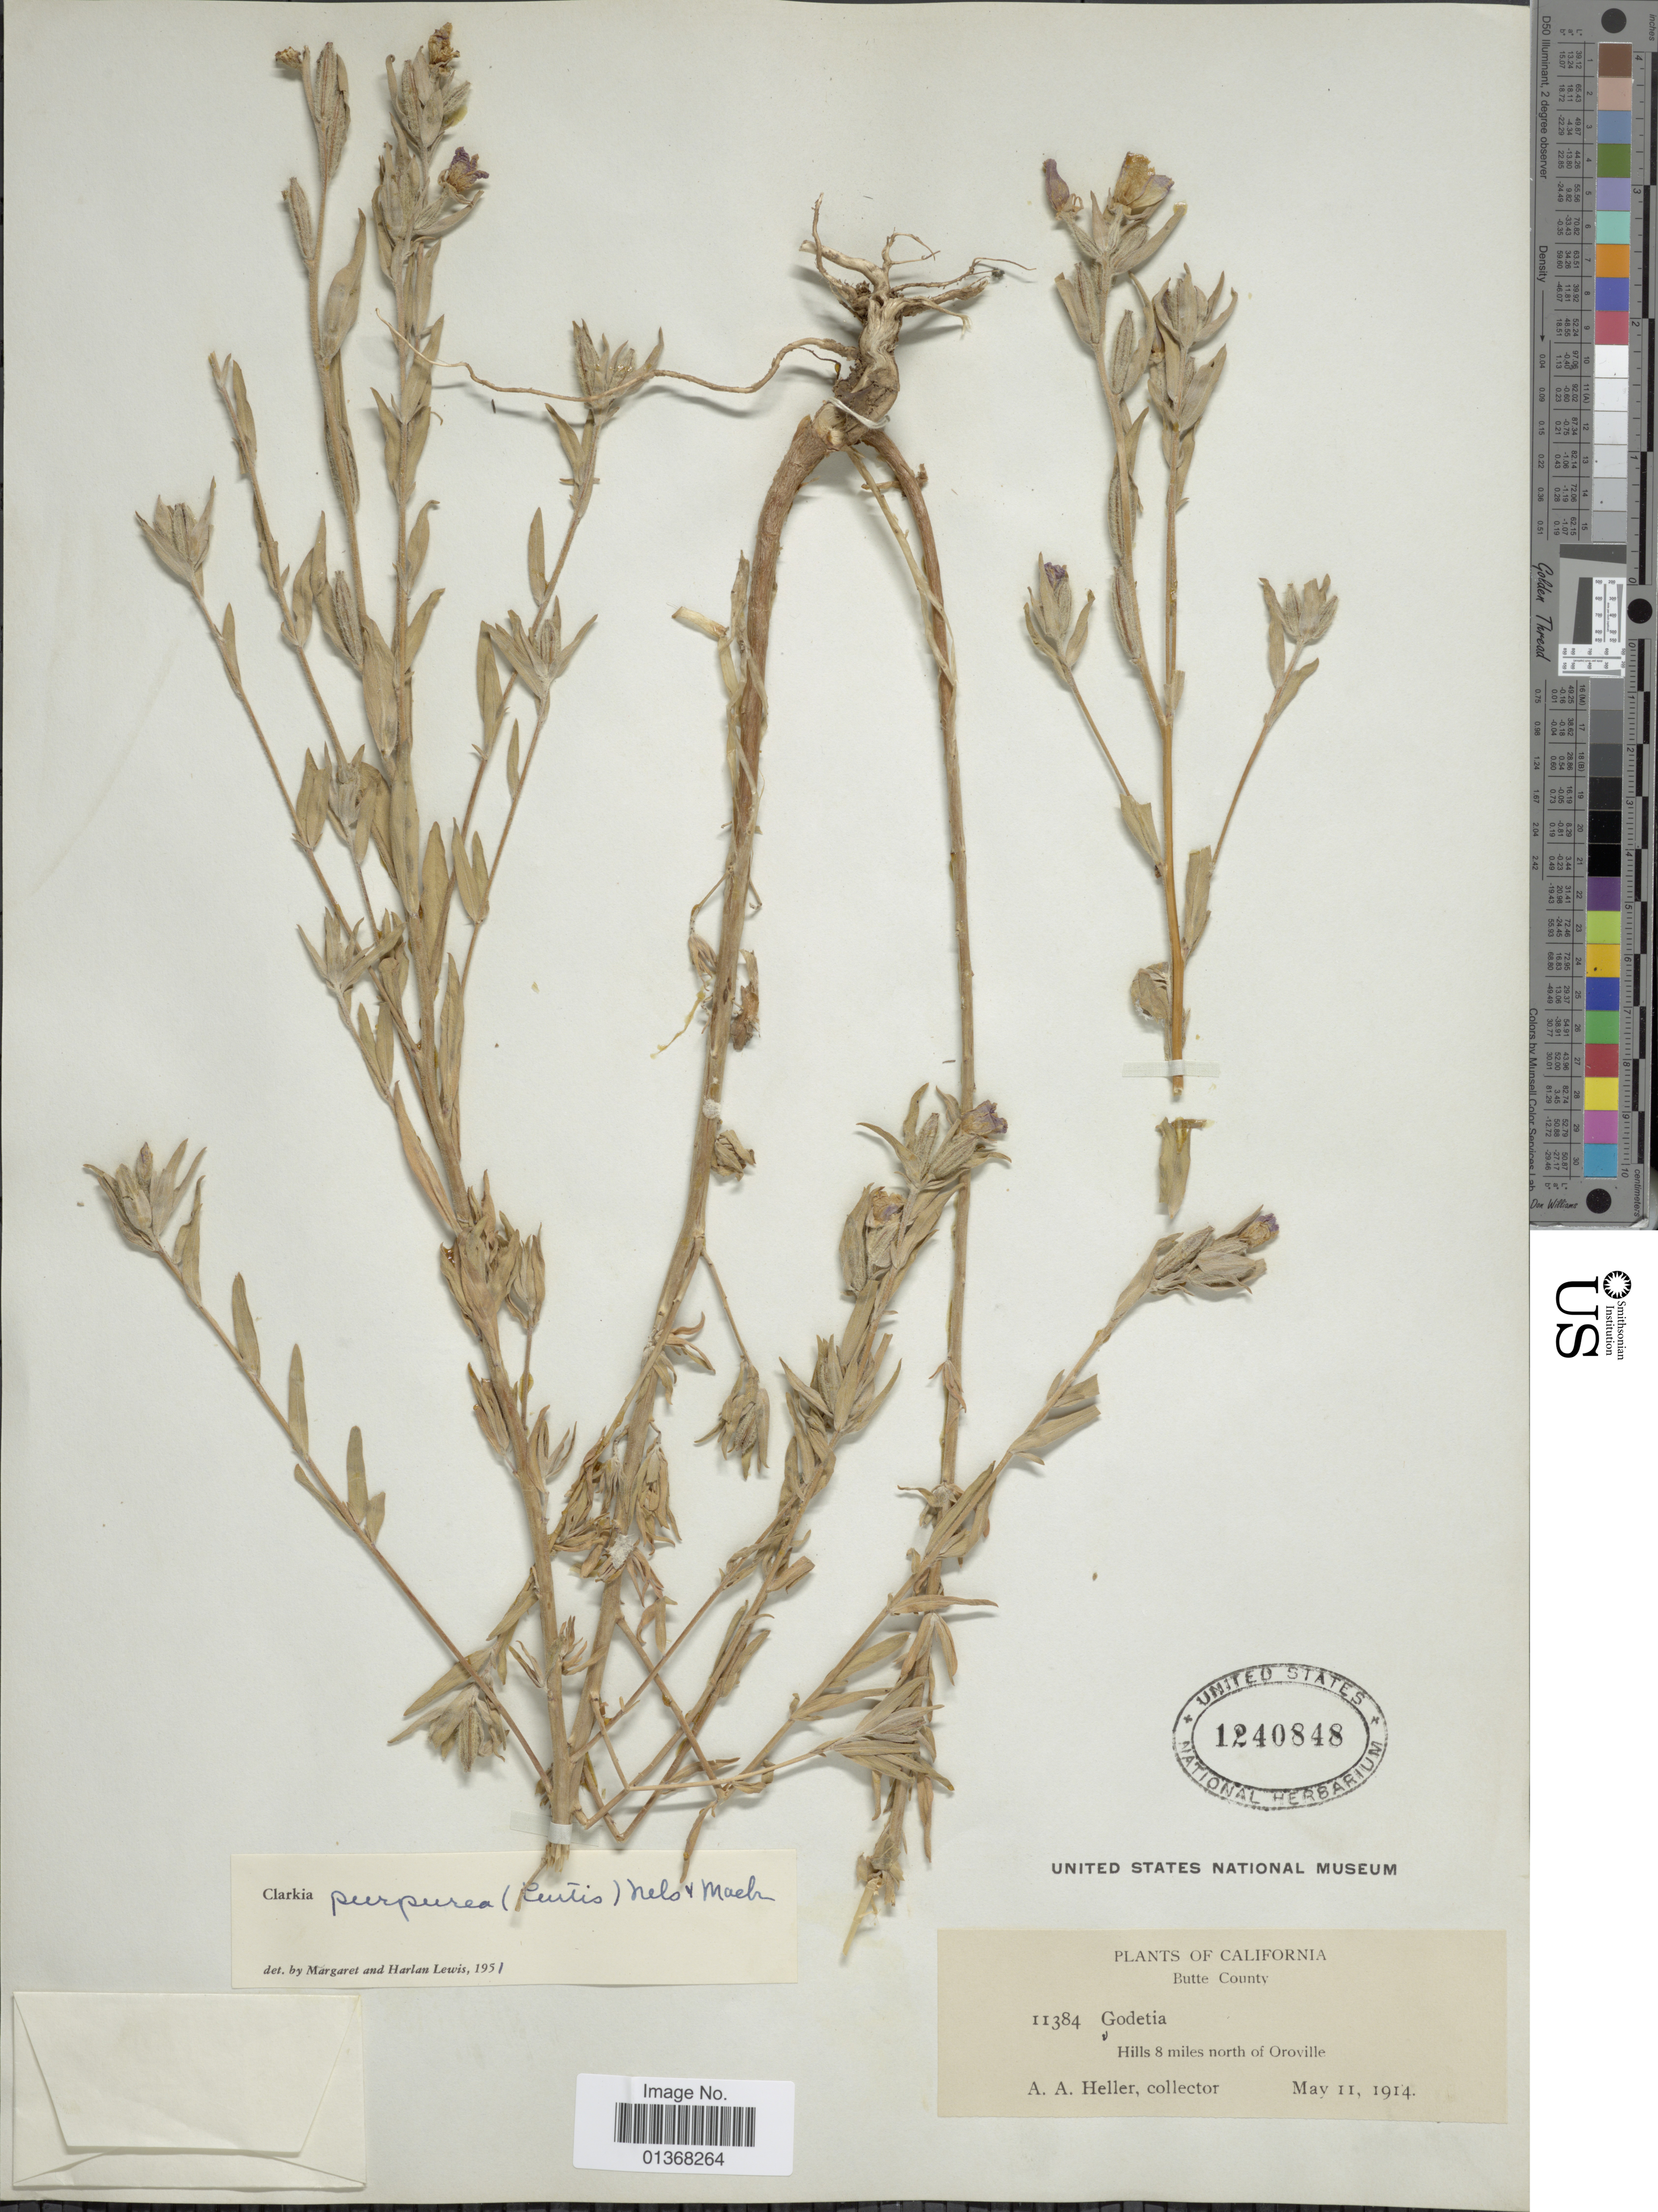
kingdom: Plantae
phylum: Tracheophyta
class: Magnoliopsida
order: Myrtales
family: Onagraceae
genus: Clarkia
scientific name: Clarkia purpurea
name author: (Curtis) A. Nelson & J.F. Macbr.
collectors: A. A. Heller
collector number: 11384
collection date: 1914-05-11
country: United States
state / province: California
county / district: Butte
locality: Butte County, Hills 8 miles north of Oroville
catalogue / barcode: US 1240848